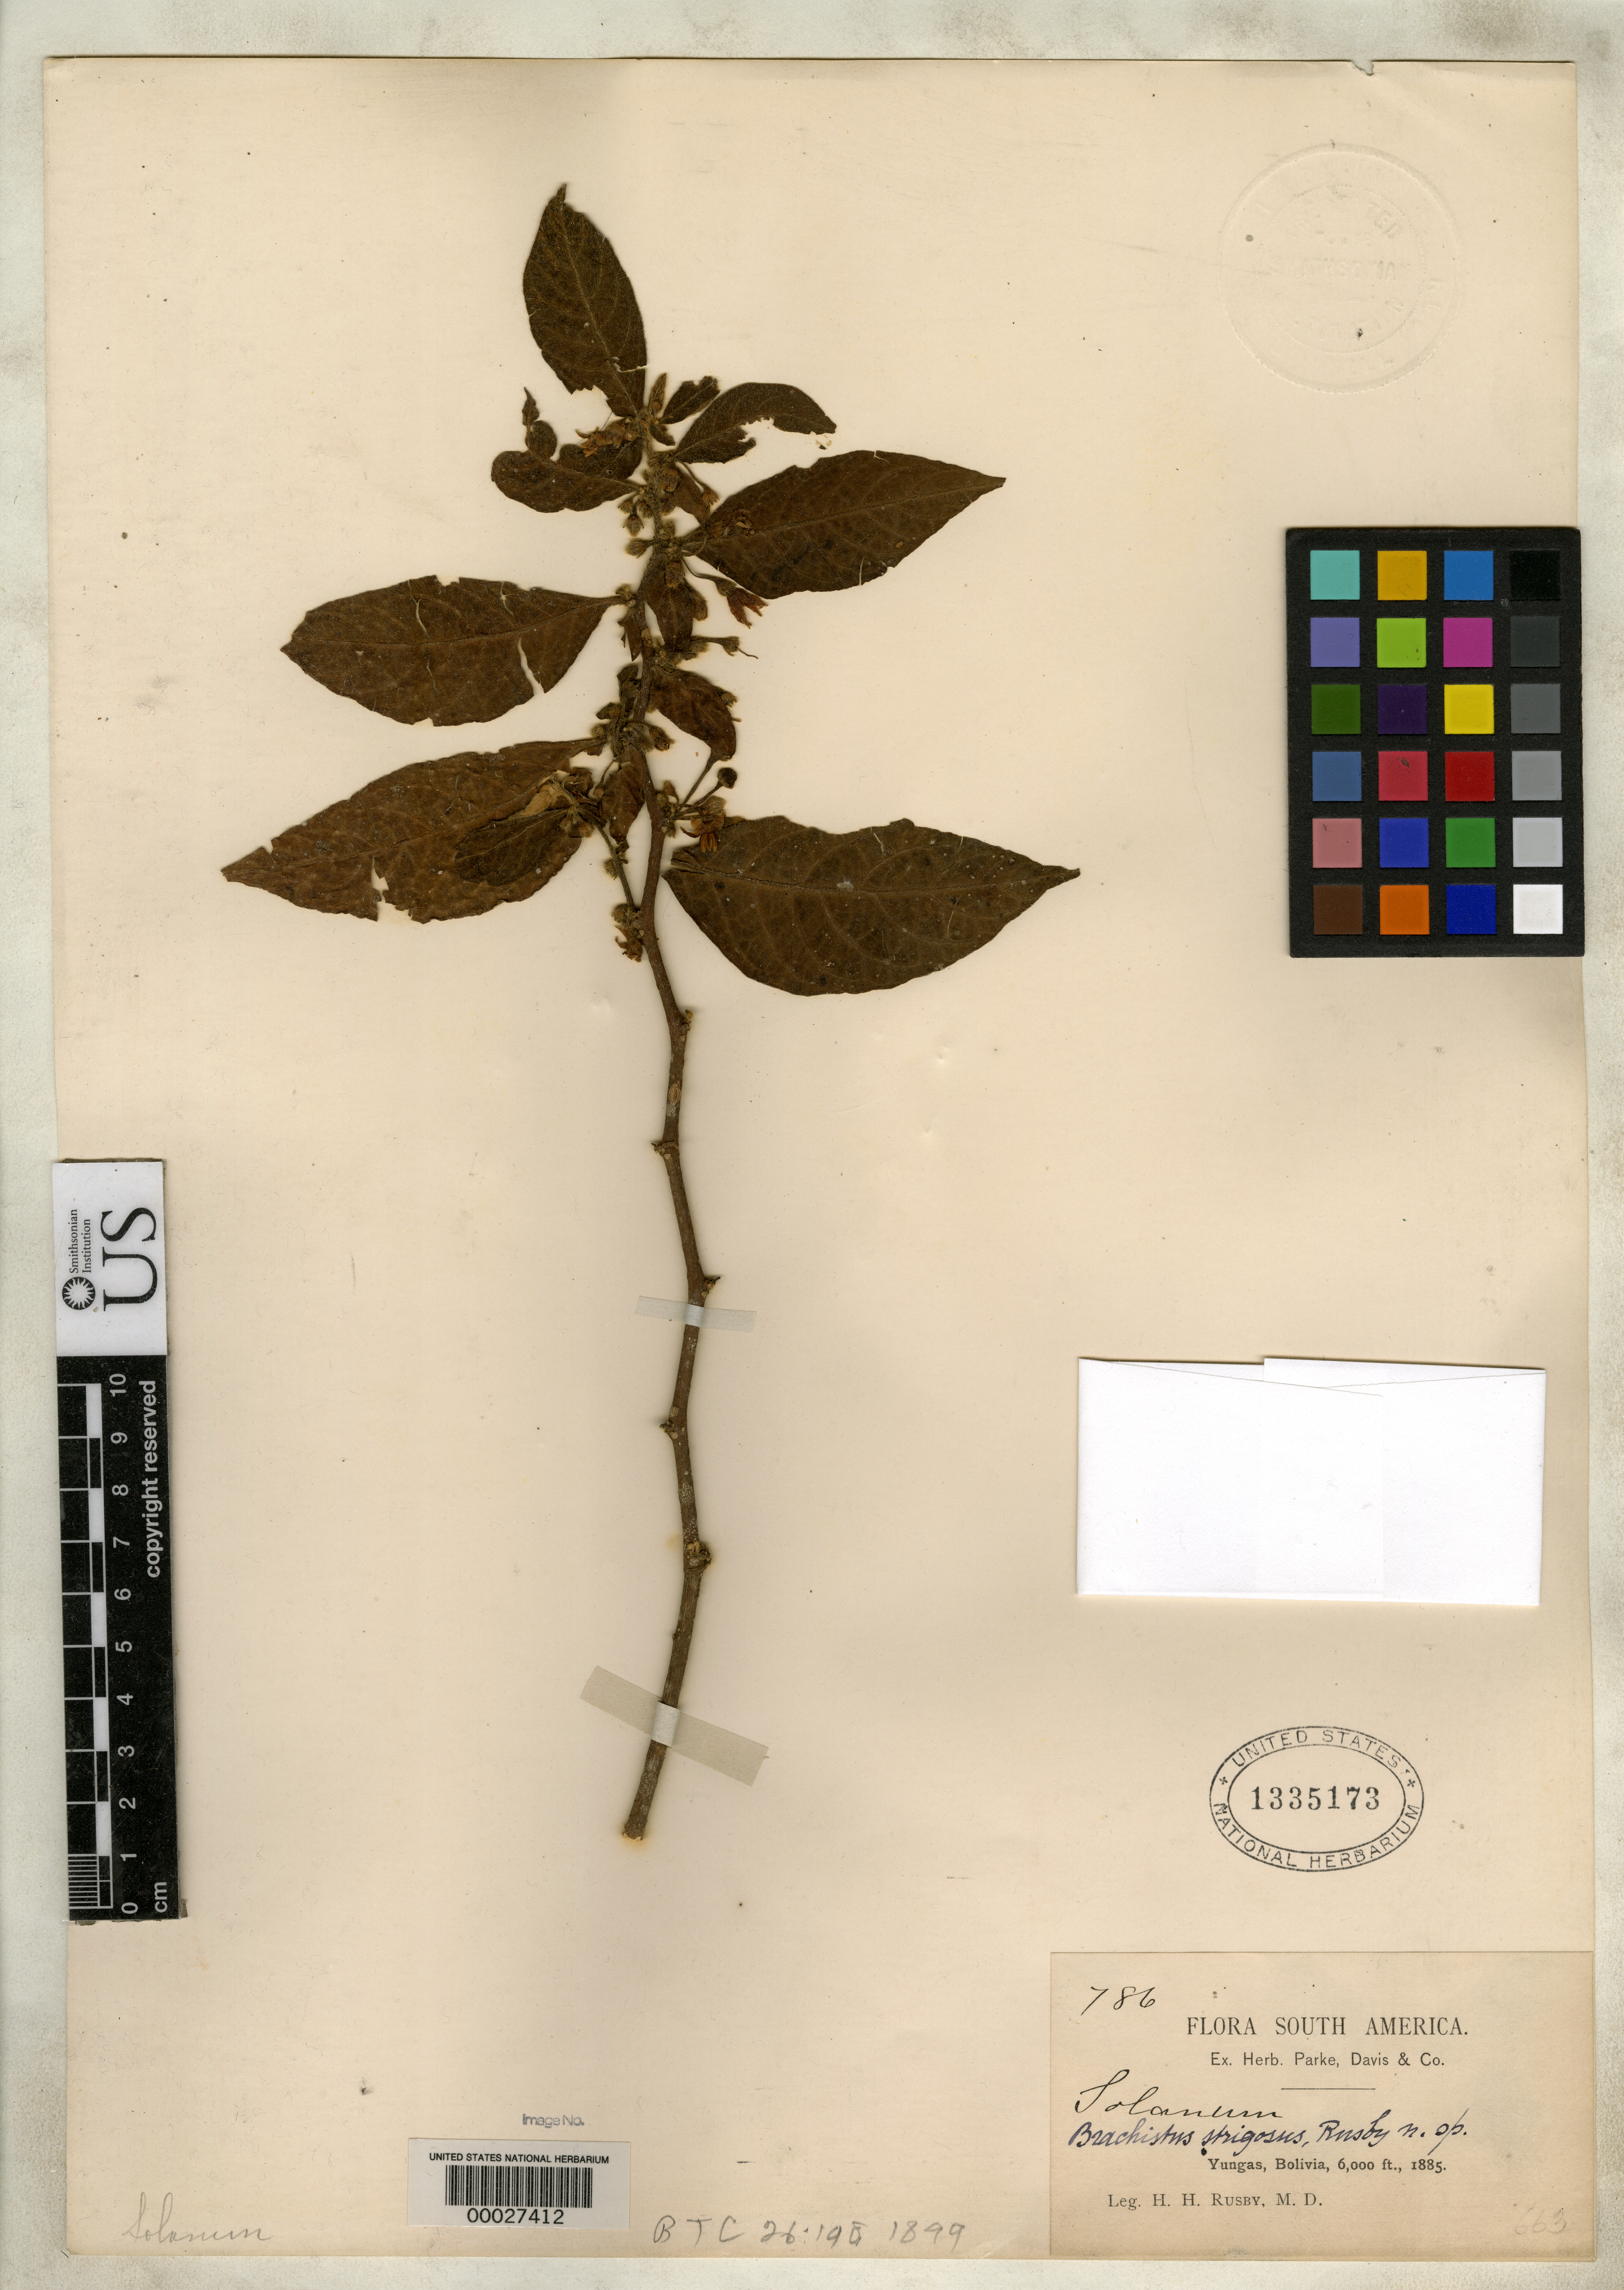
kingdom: Plantae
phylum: Tracheophyta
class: Magnoliopsida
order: Solanales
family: Solanaceae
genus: Brachistus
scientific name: Brachistus strigosus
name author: Rusby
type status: Isotype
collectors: H. H. Rusby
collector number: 786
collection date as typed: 1885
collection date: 1885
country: Bolivia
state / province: La Páz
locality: Yungas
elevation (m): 1829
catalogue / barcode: US 1335173